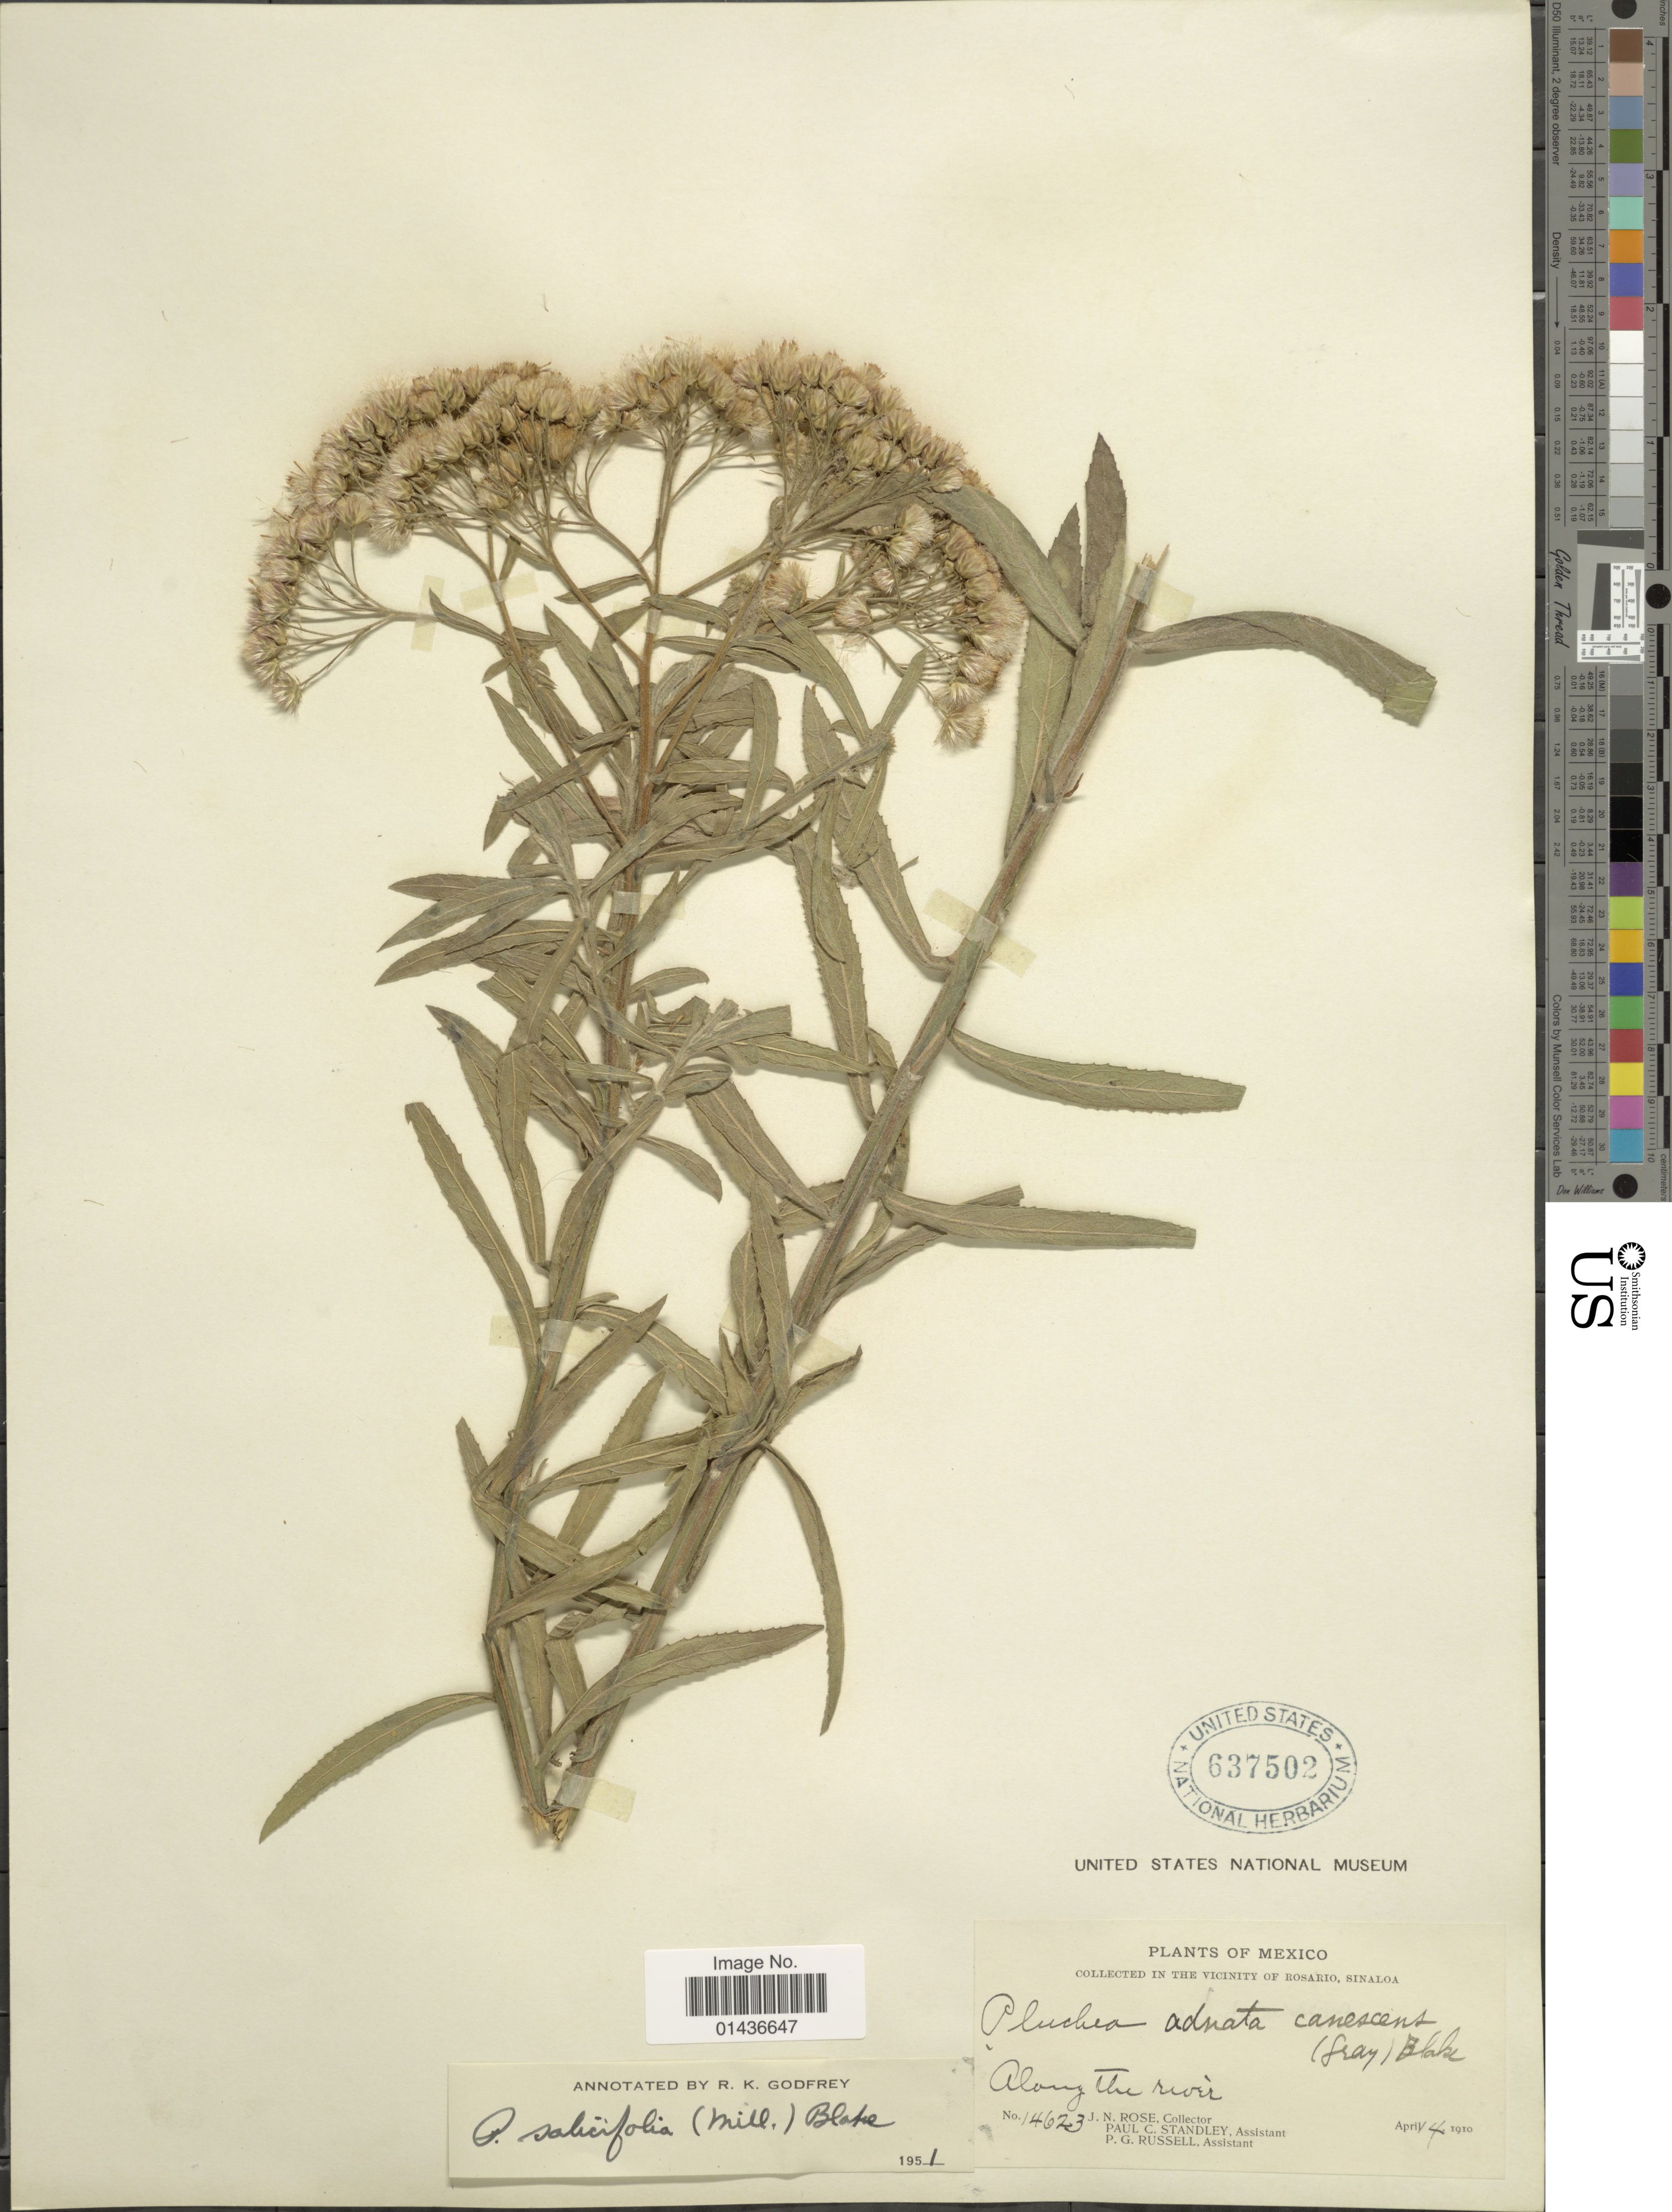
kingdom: Plantae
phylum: Tracheophyta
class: Magnoliopsida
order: Asterales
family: Asteraceae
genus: Pluchea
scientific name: Pluchea salicifolia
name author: (Mill.) S.F. Blake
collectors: J. N. Rose, P. C. Standley & P. G. Russell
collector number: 14623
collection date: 1910-04-14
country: Mexico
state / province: Sinaloa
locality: Vicinity of Rosario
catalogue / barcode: US 637502